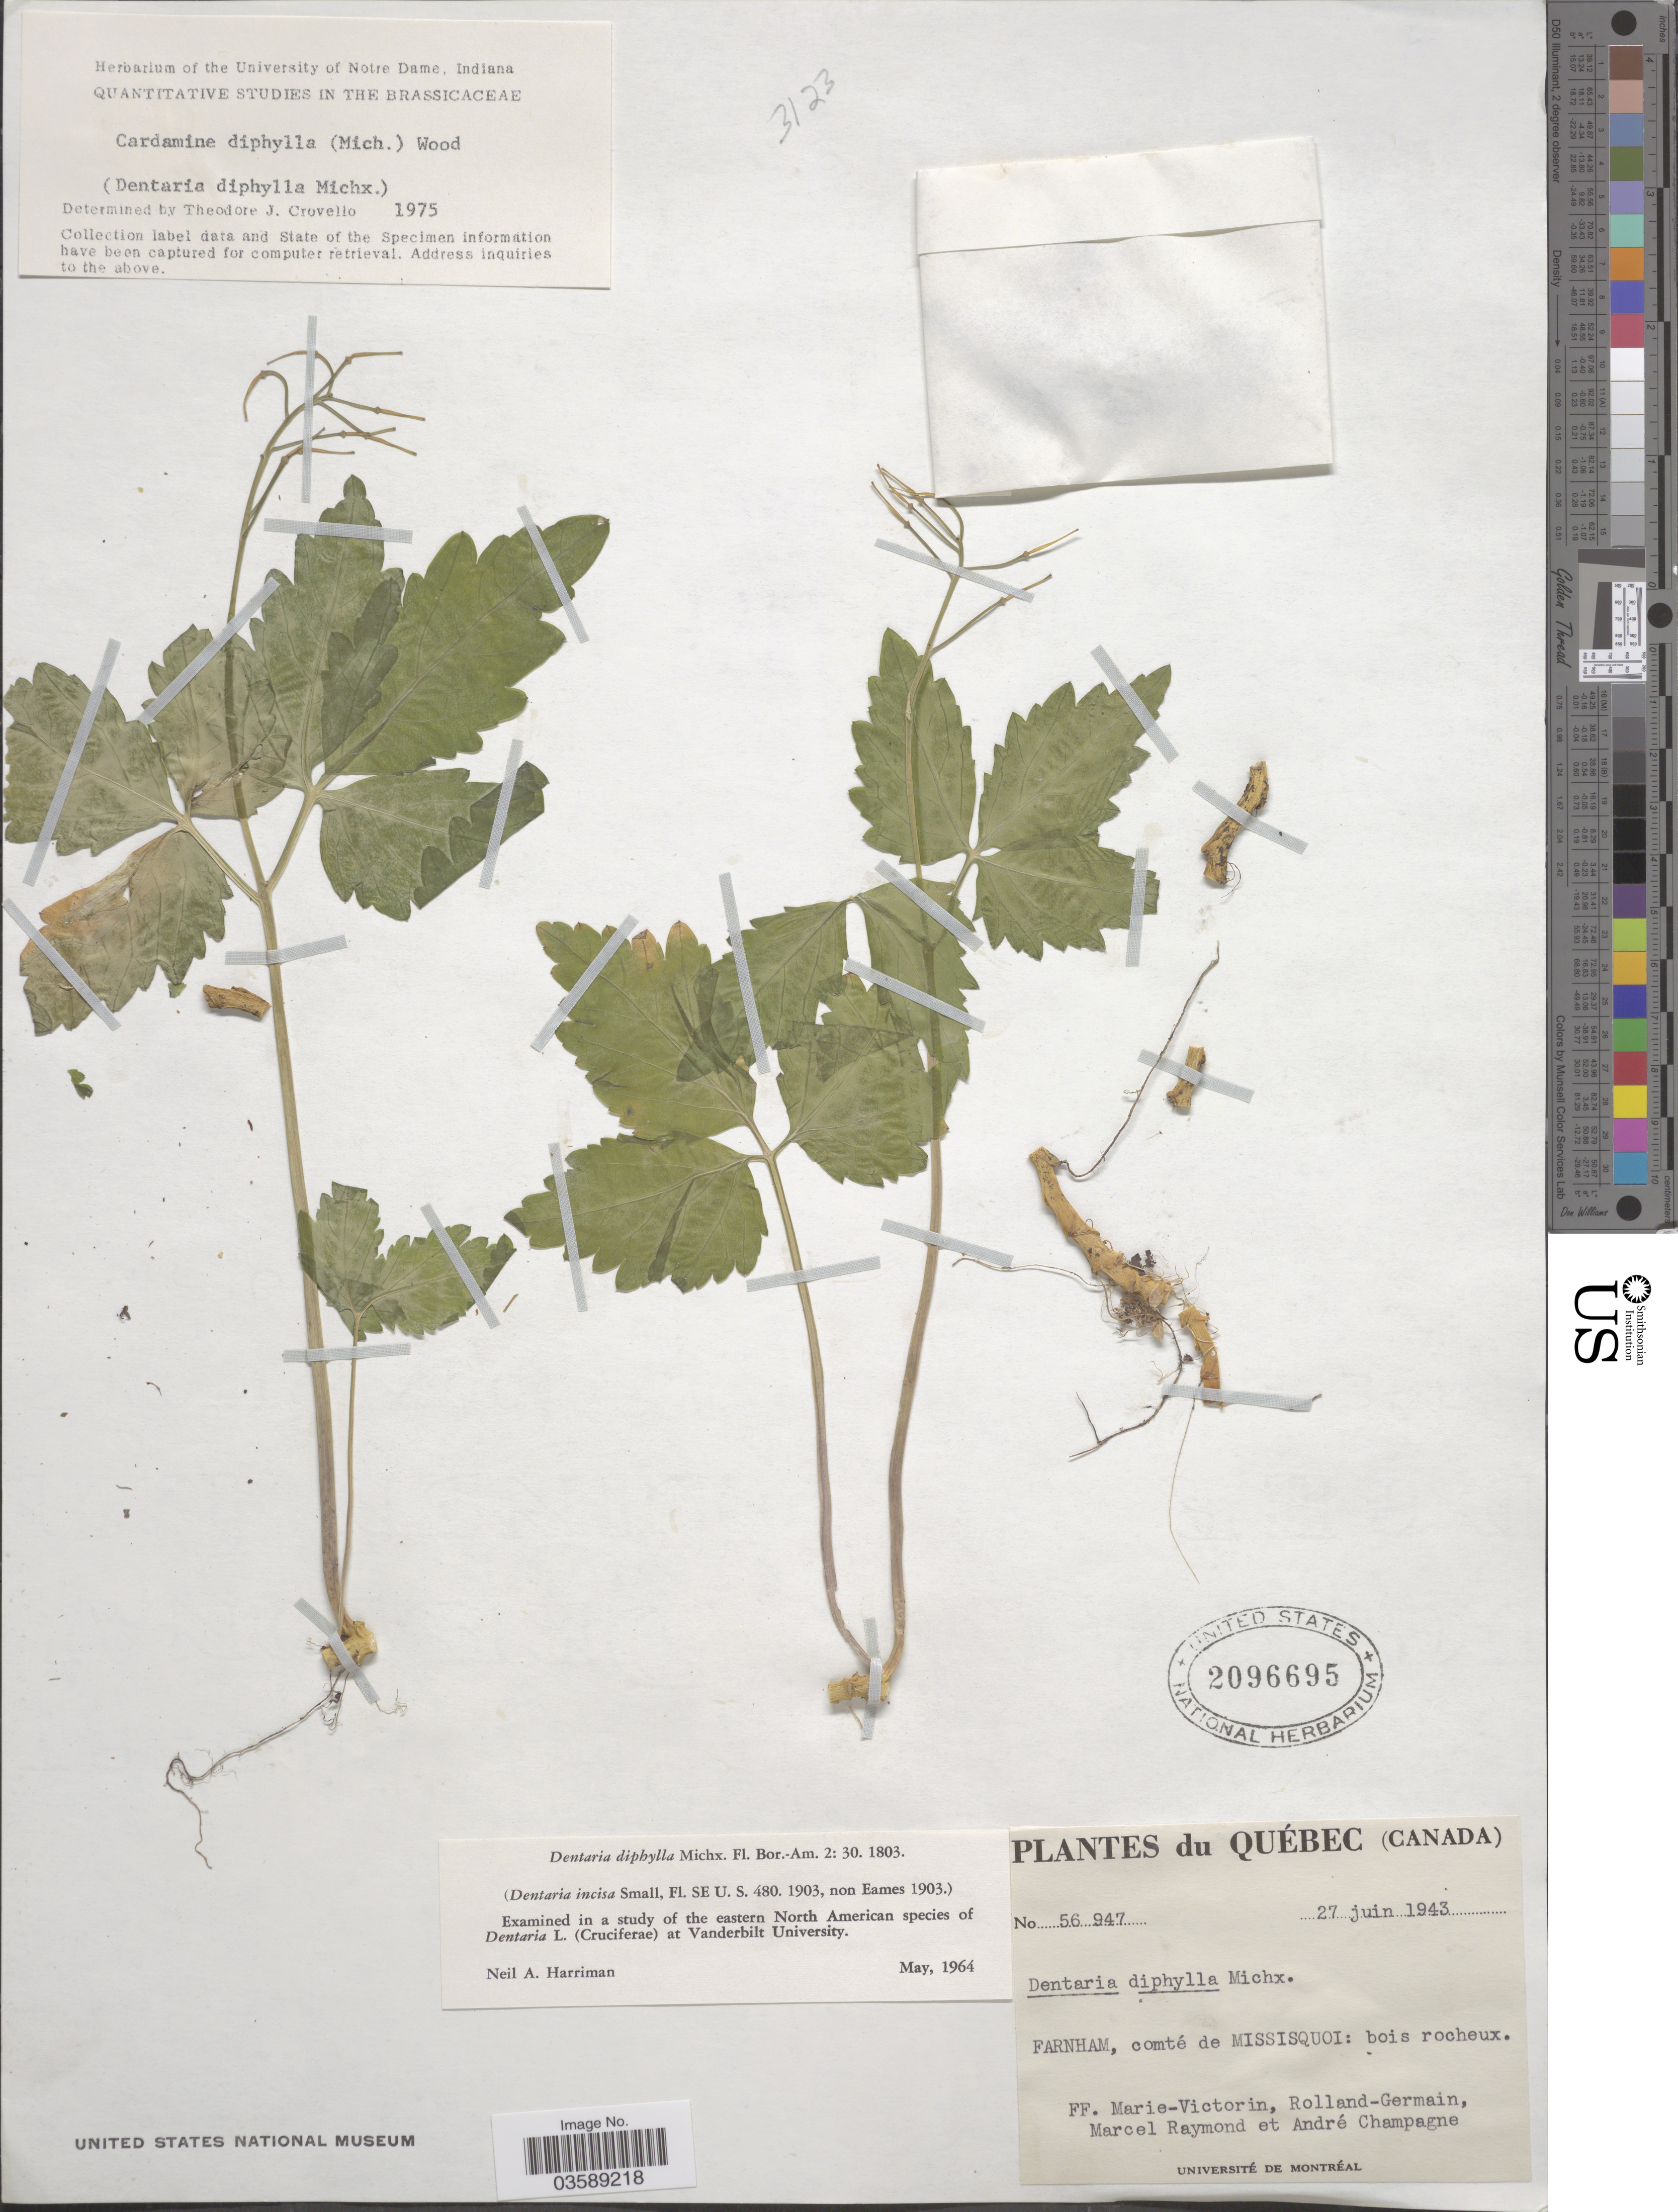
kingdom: Plantae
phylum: Tracheophyta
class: Magnoliopsida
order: Brassicales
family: Brassicaceae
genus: Cardamine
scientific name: Cardamine diphylla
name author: (Michx.) Alph. Wood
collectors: F. Marie-Victorin, Rolland-Germain, M. Raymond & A. Champagne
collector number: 56947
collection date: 1943-06-27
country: Canada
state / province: Quebec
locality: Farnham, comté de Missisquoi: bois rocheux.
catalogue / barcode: US 2096695